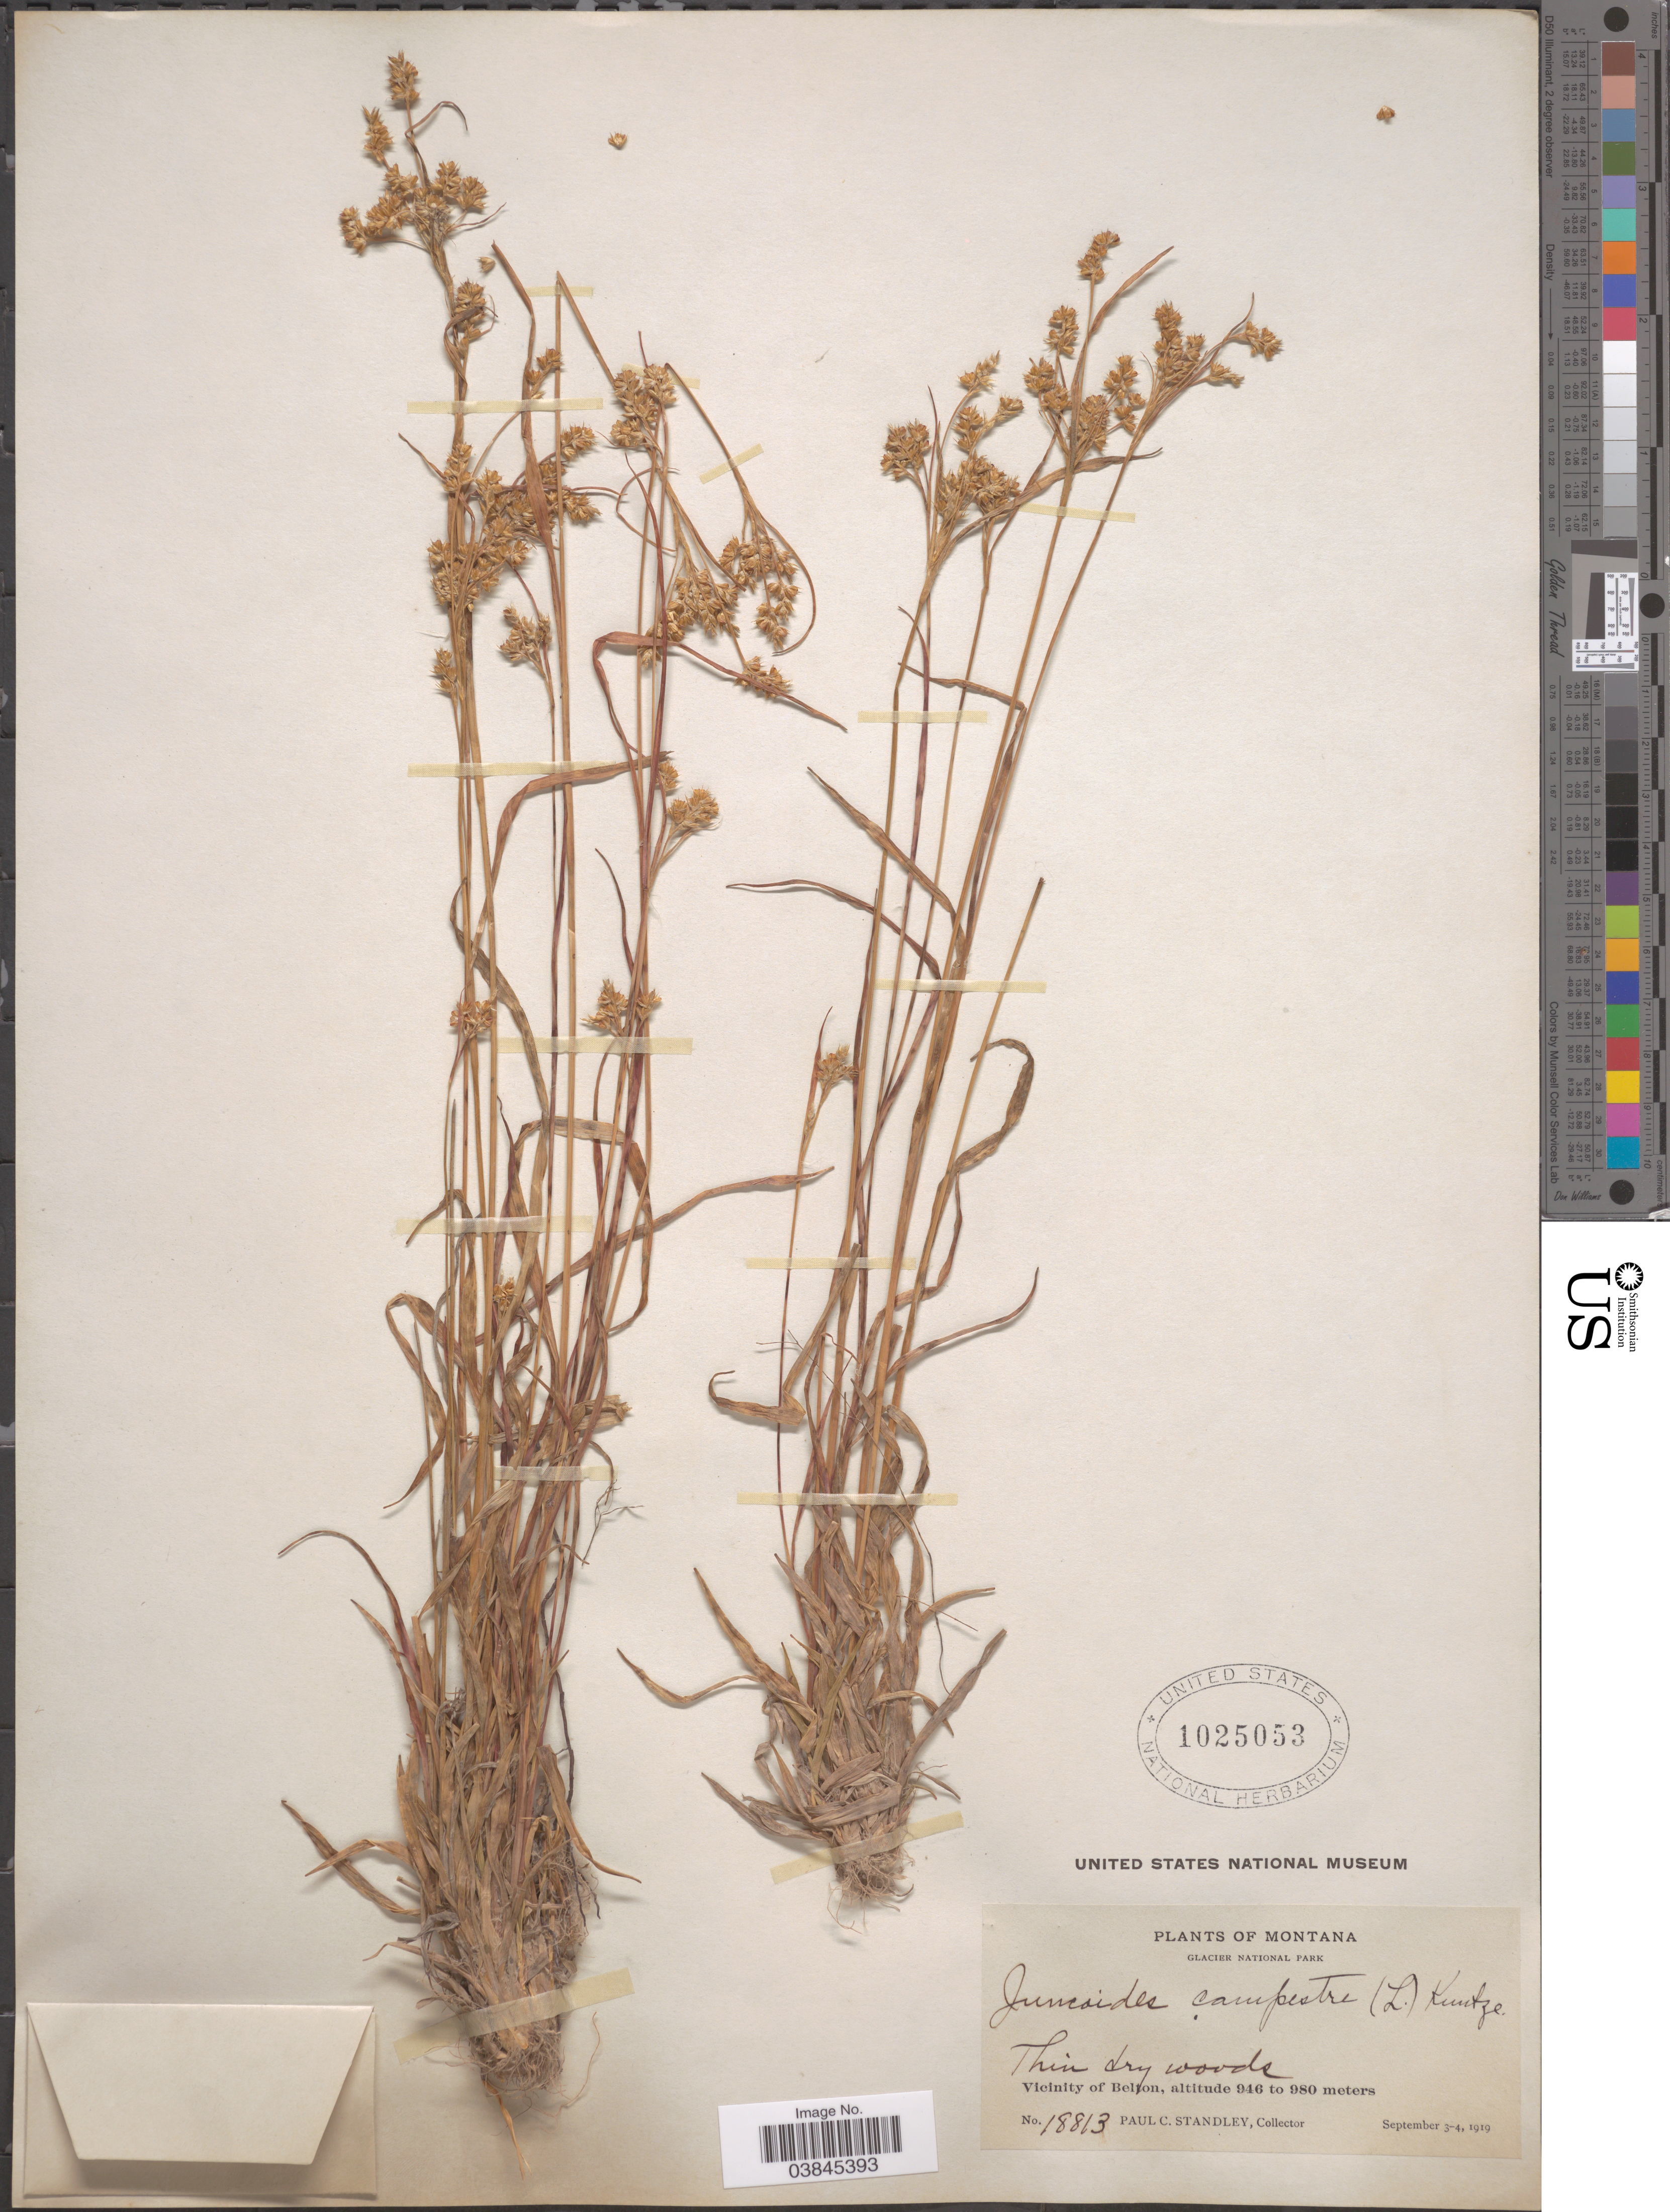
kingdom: Plantae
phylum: Tracheophyta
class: Liliopsida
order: Poales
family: Juncaceae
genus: Luzula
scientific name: Luzula campestris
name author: (L.) DC.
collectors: P. C. Standley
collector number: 18813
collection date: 1919-09-03/1919-09-04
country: United States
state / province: Montana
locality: Glacier National Park. Vicinity of Belton.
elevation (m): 946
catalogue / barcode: US 1025053